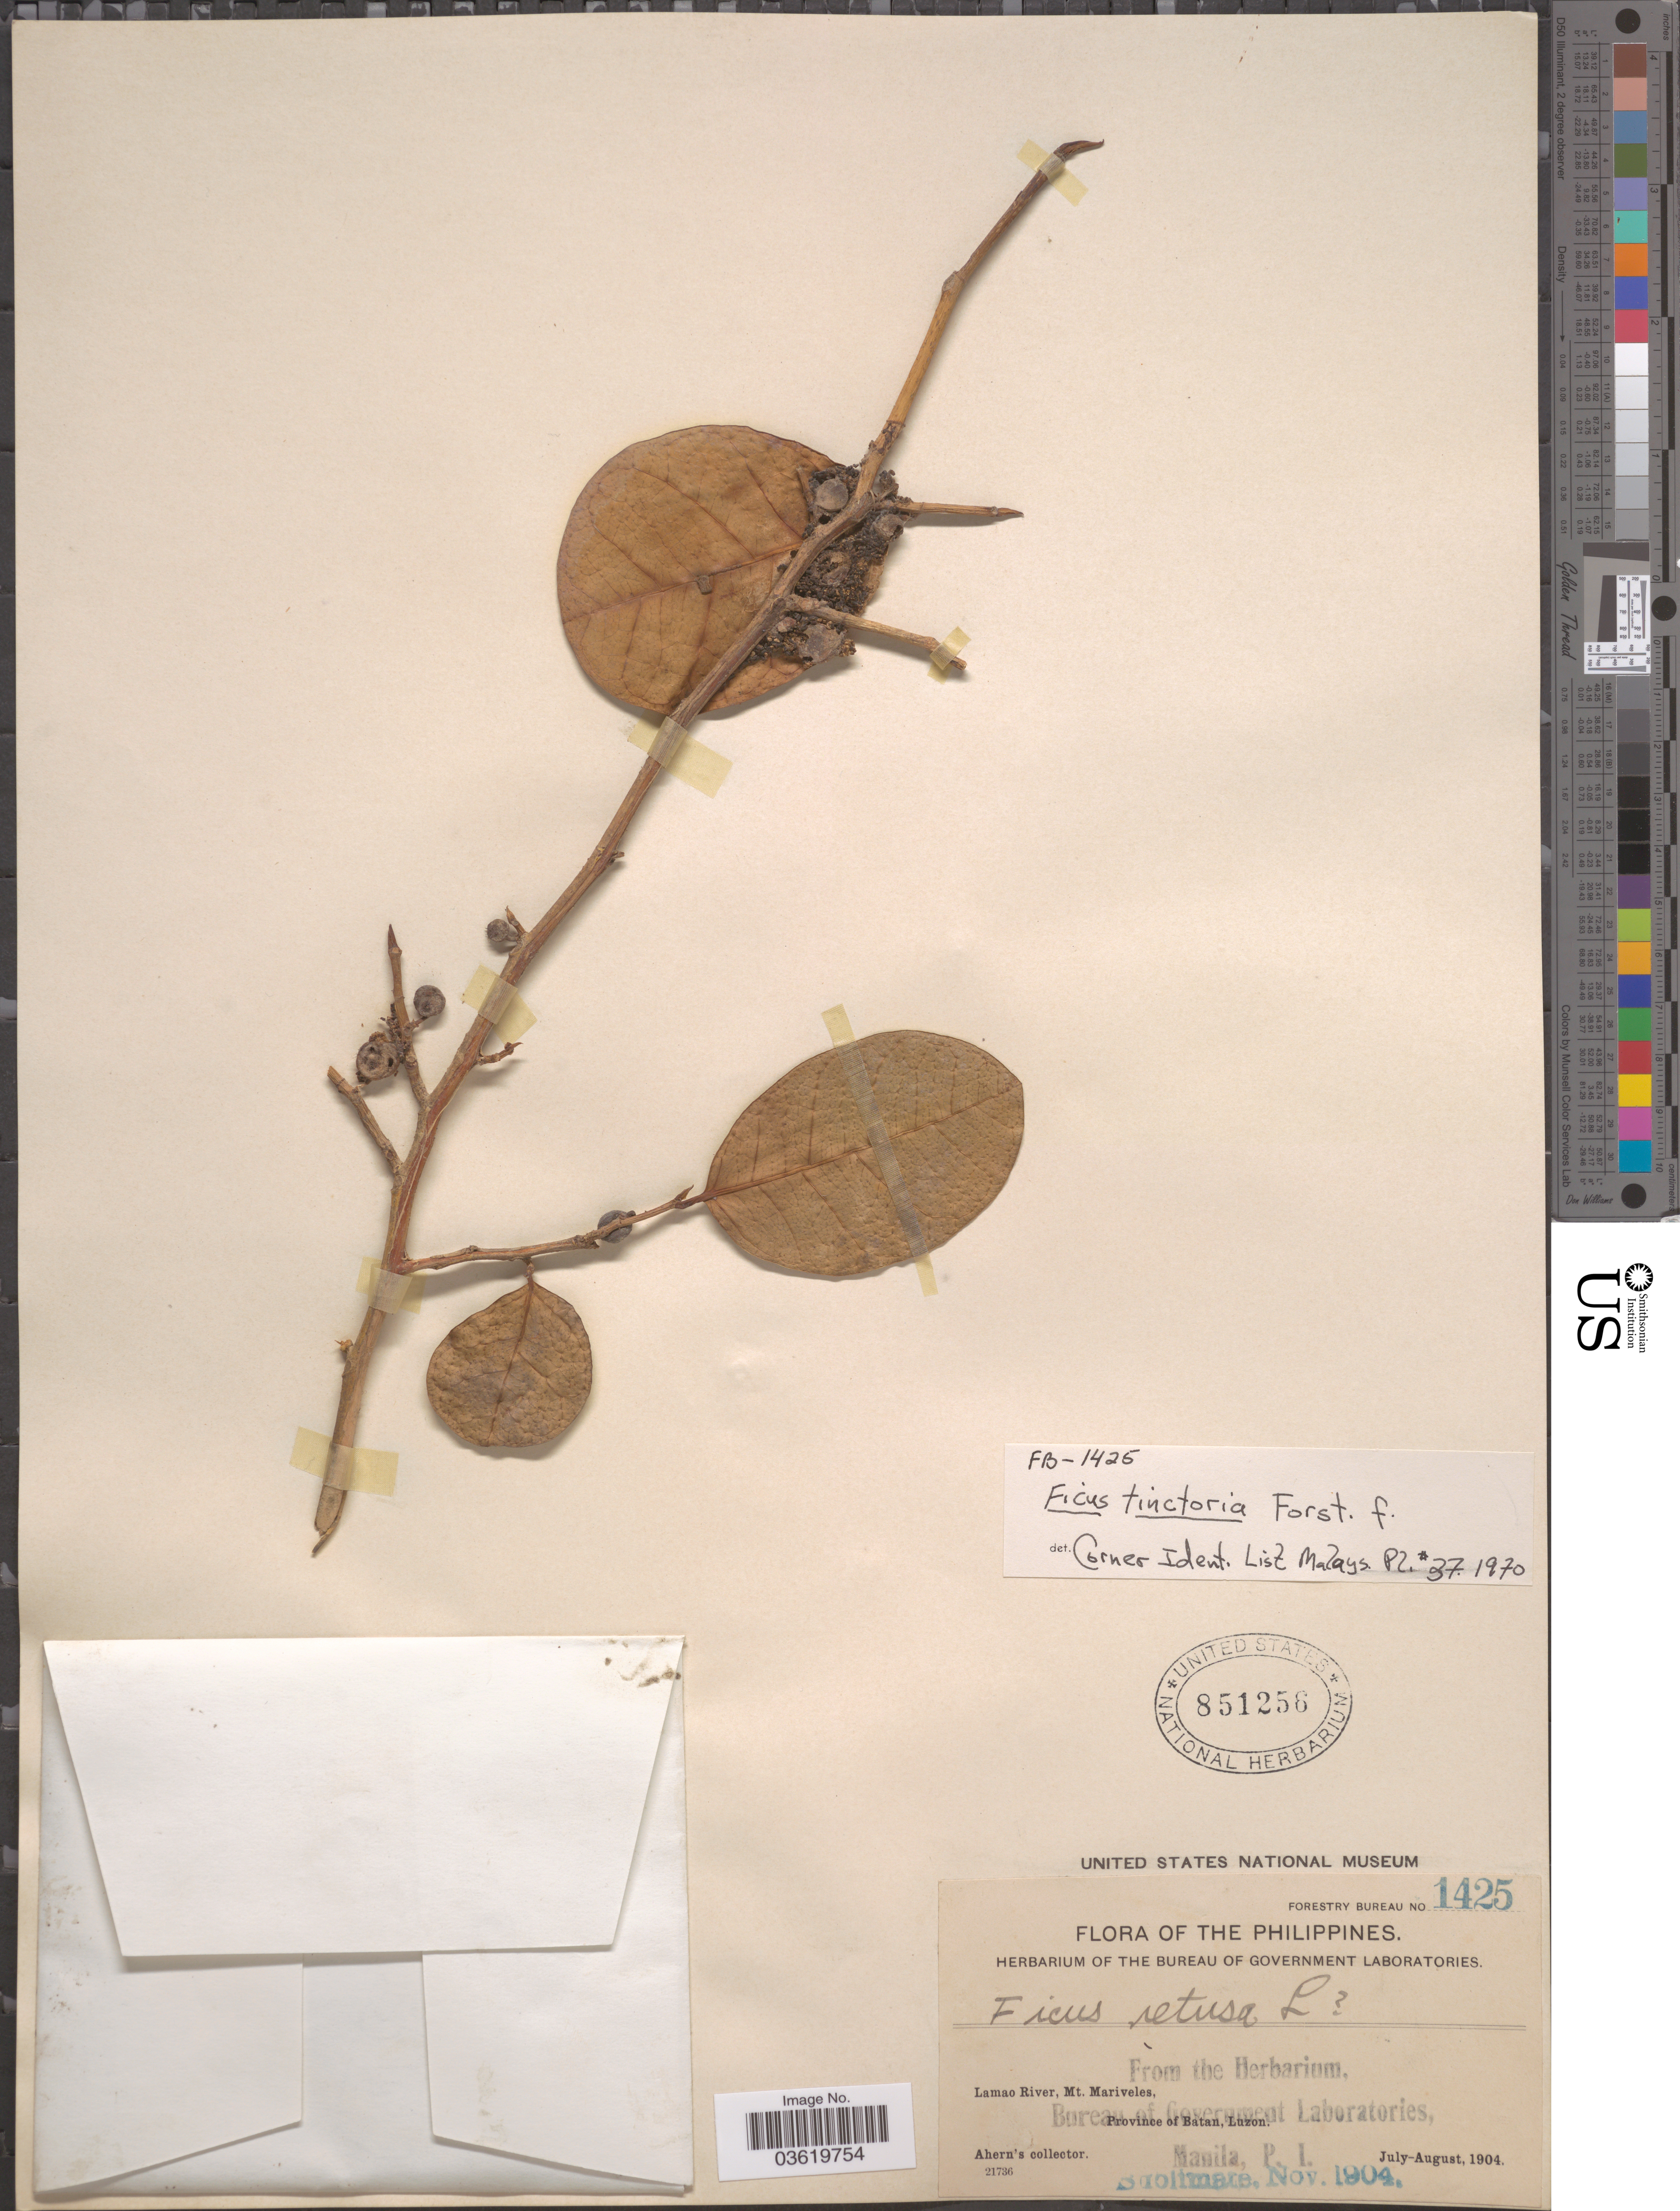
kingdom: Plantae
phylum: Tracheophyta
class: Magnoliopsida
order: Rosales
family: Moraceae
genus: Ficus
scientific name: Ficus tinctoria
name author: G. Forst.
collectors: Ahern's collector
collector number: Forestry Bureau 1425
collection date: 1904-07/1904-08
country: Philippines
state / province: Cagayan Valley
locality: Lamao River, Mt. Mariveles, Province of Batan, Luzon.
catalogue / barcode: US 851256